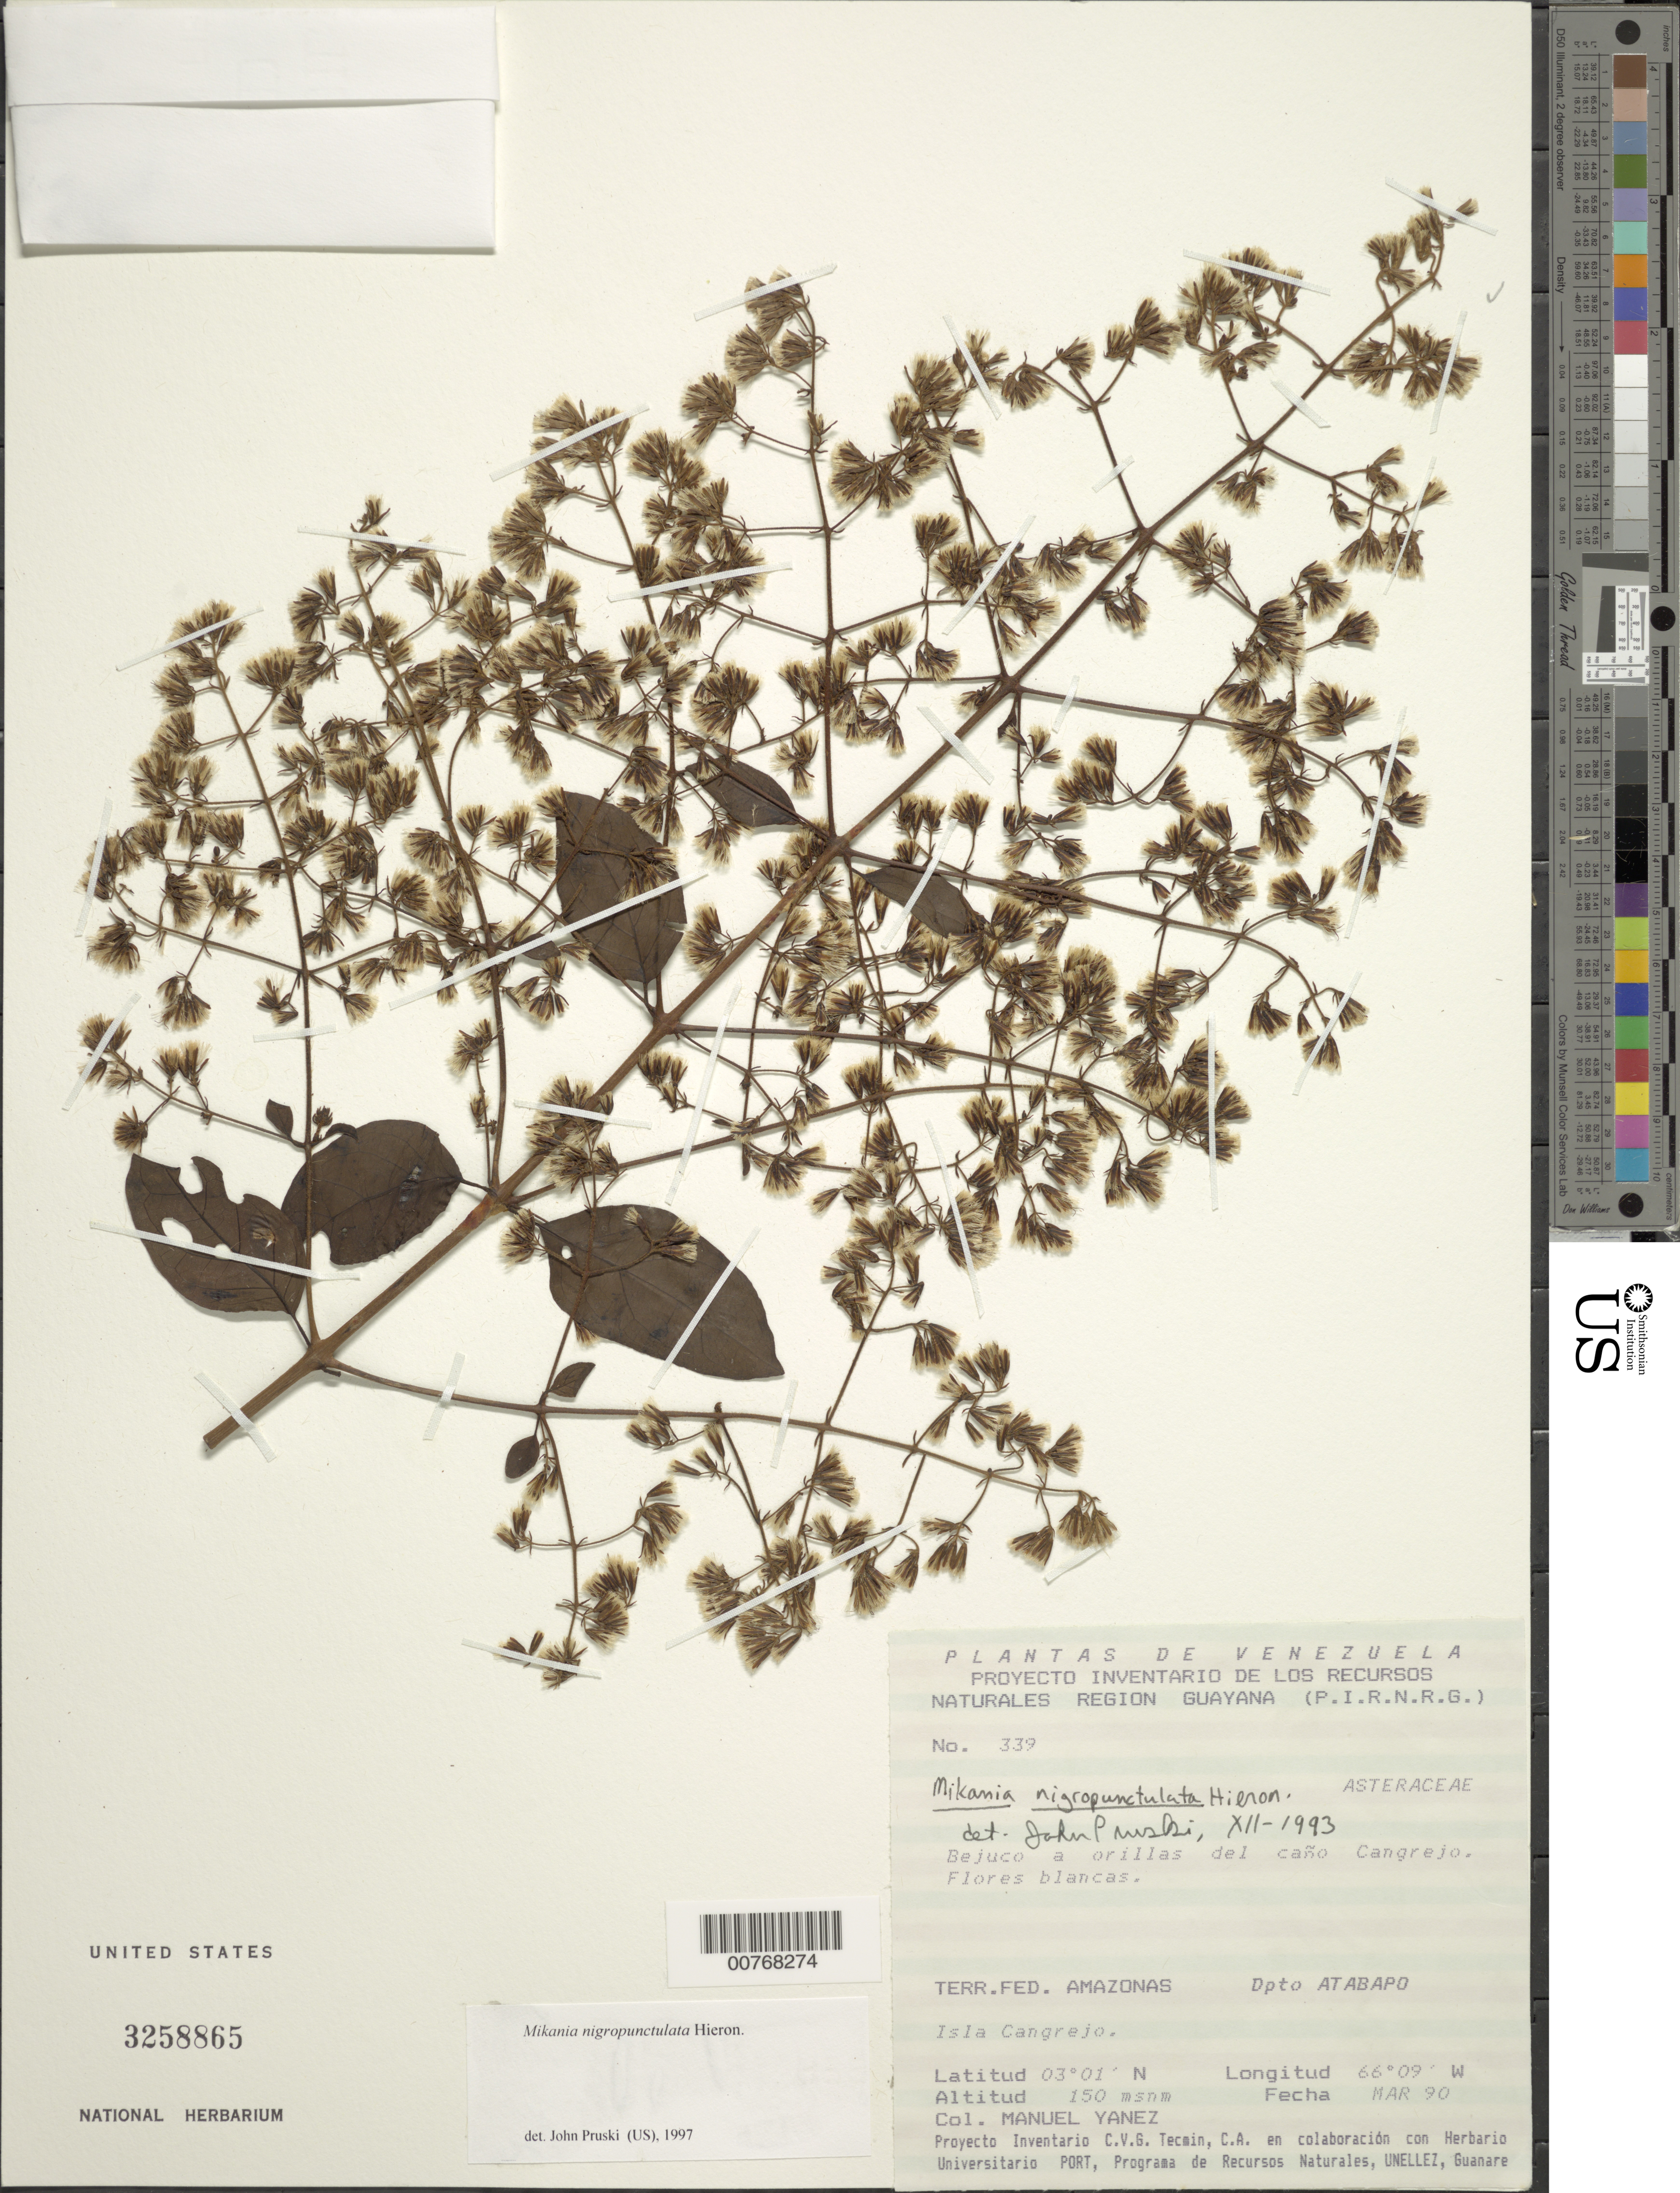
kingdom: Plantae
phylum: Tracheophyta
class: Magnoliopsida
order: Asterales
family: Asteraceae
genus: Mikania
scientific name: Mikania nigropunctulata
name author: Hieron.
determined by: Pruski, J. F.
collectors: M. Yanez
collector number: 339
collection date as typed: Mar-90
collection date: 1990-03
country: Venezuela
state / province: Amazonas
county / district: Atabapo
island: Congrejo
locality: Isla Congrejo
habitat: Orillas del cano Cangrejo.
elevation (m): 150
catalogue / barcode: US 3258865